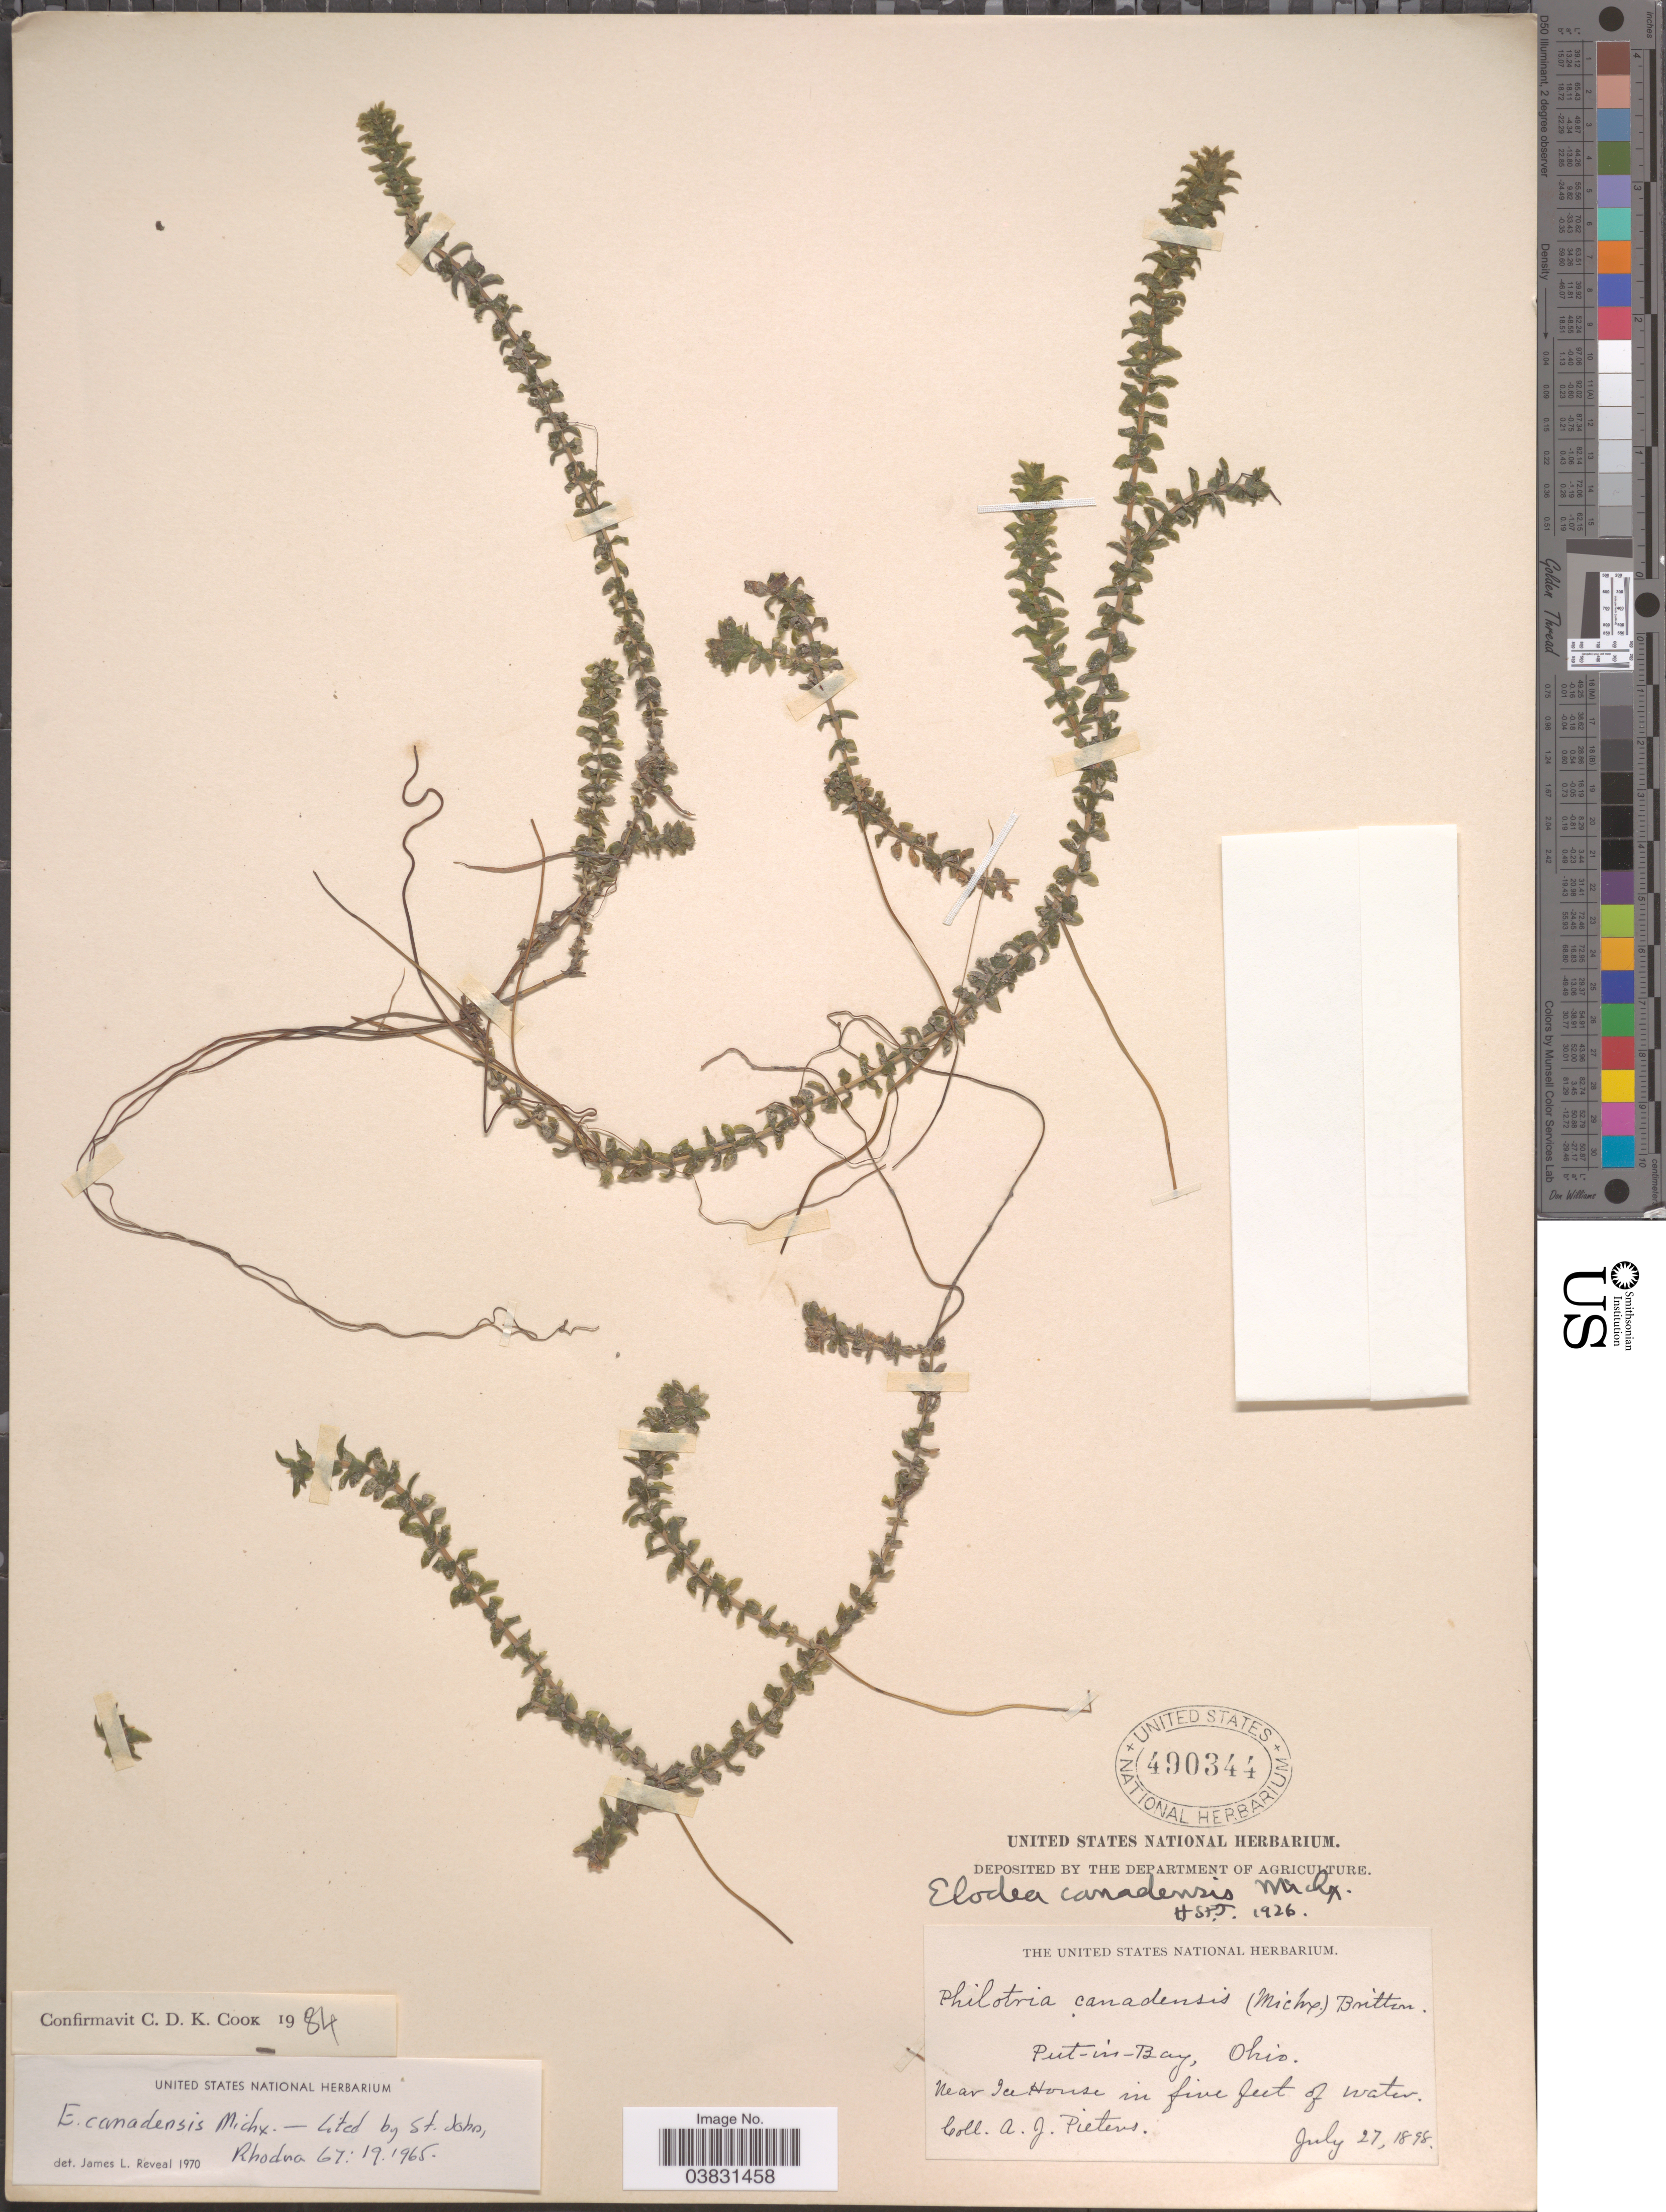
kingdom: Plantae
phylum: Tracheophyta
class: Liliopsida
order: Alismatales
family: Hydrocharitaceae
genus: Elodea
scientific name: Elodea canadensis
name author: Michx.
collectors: A. Pieters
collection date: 1898-07-27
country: United States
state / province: Ohio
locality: Put-in-Bay. Near Ice House.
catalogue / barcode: US 490344